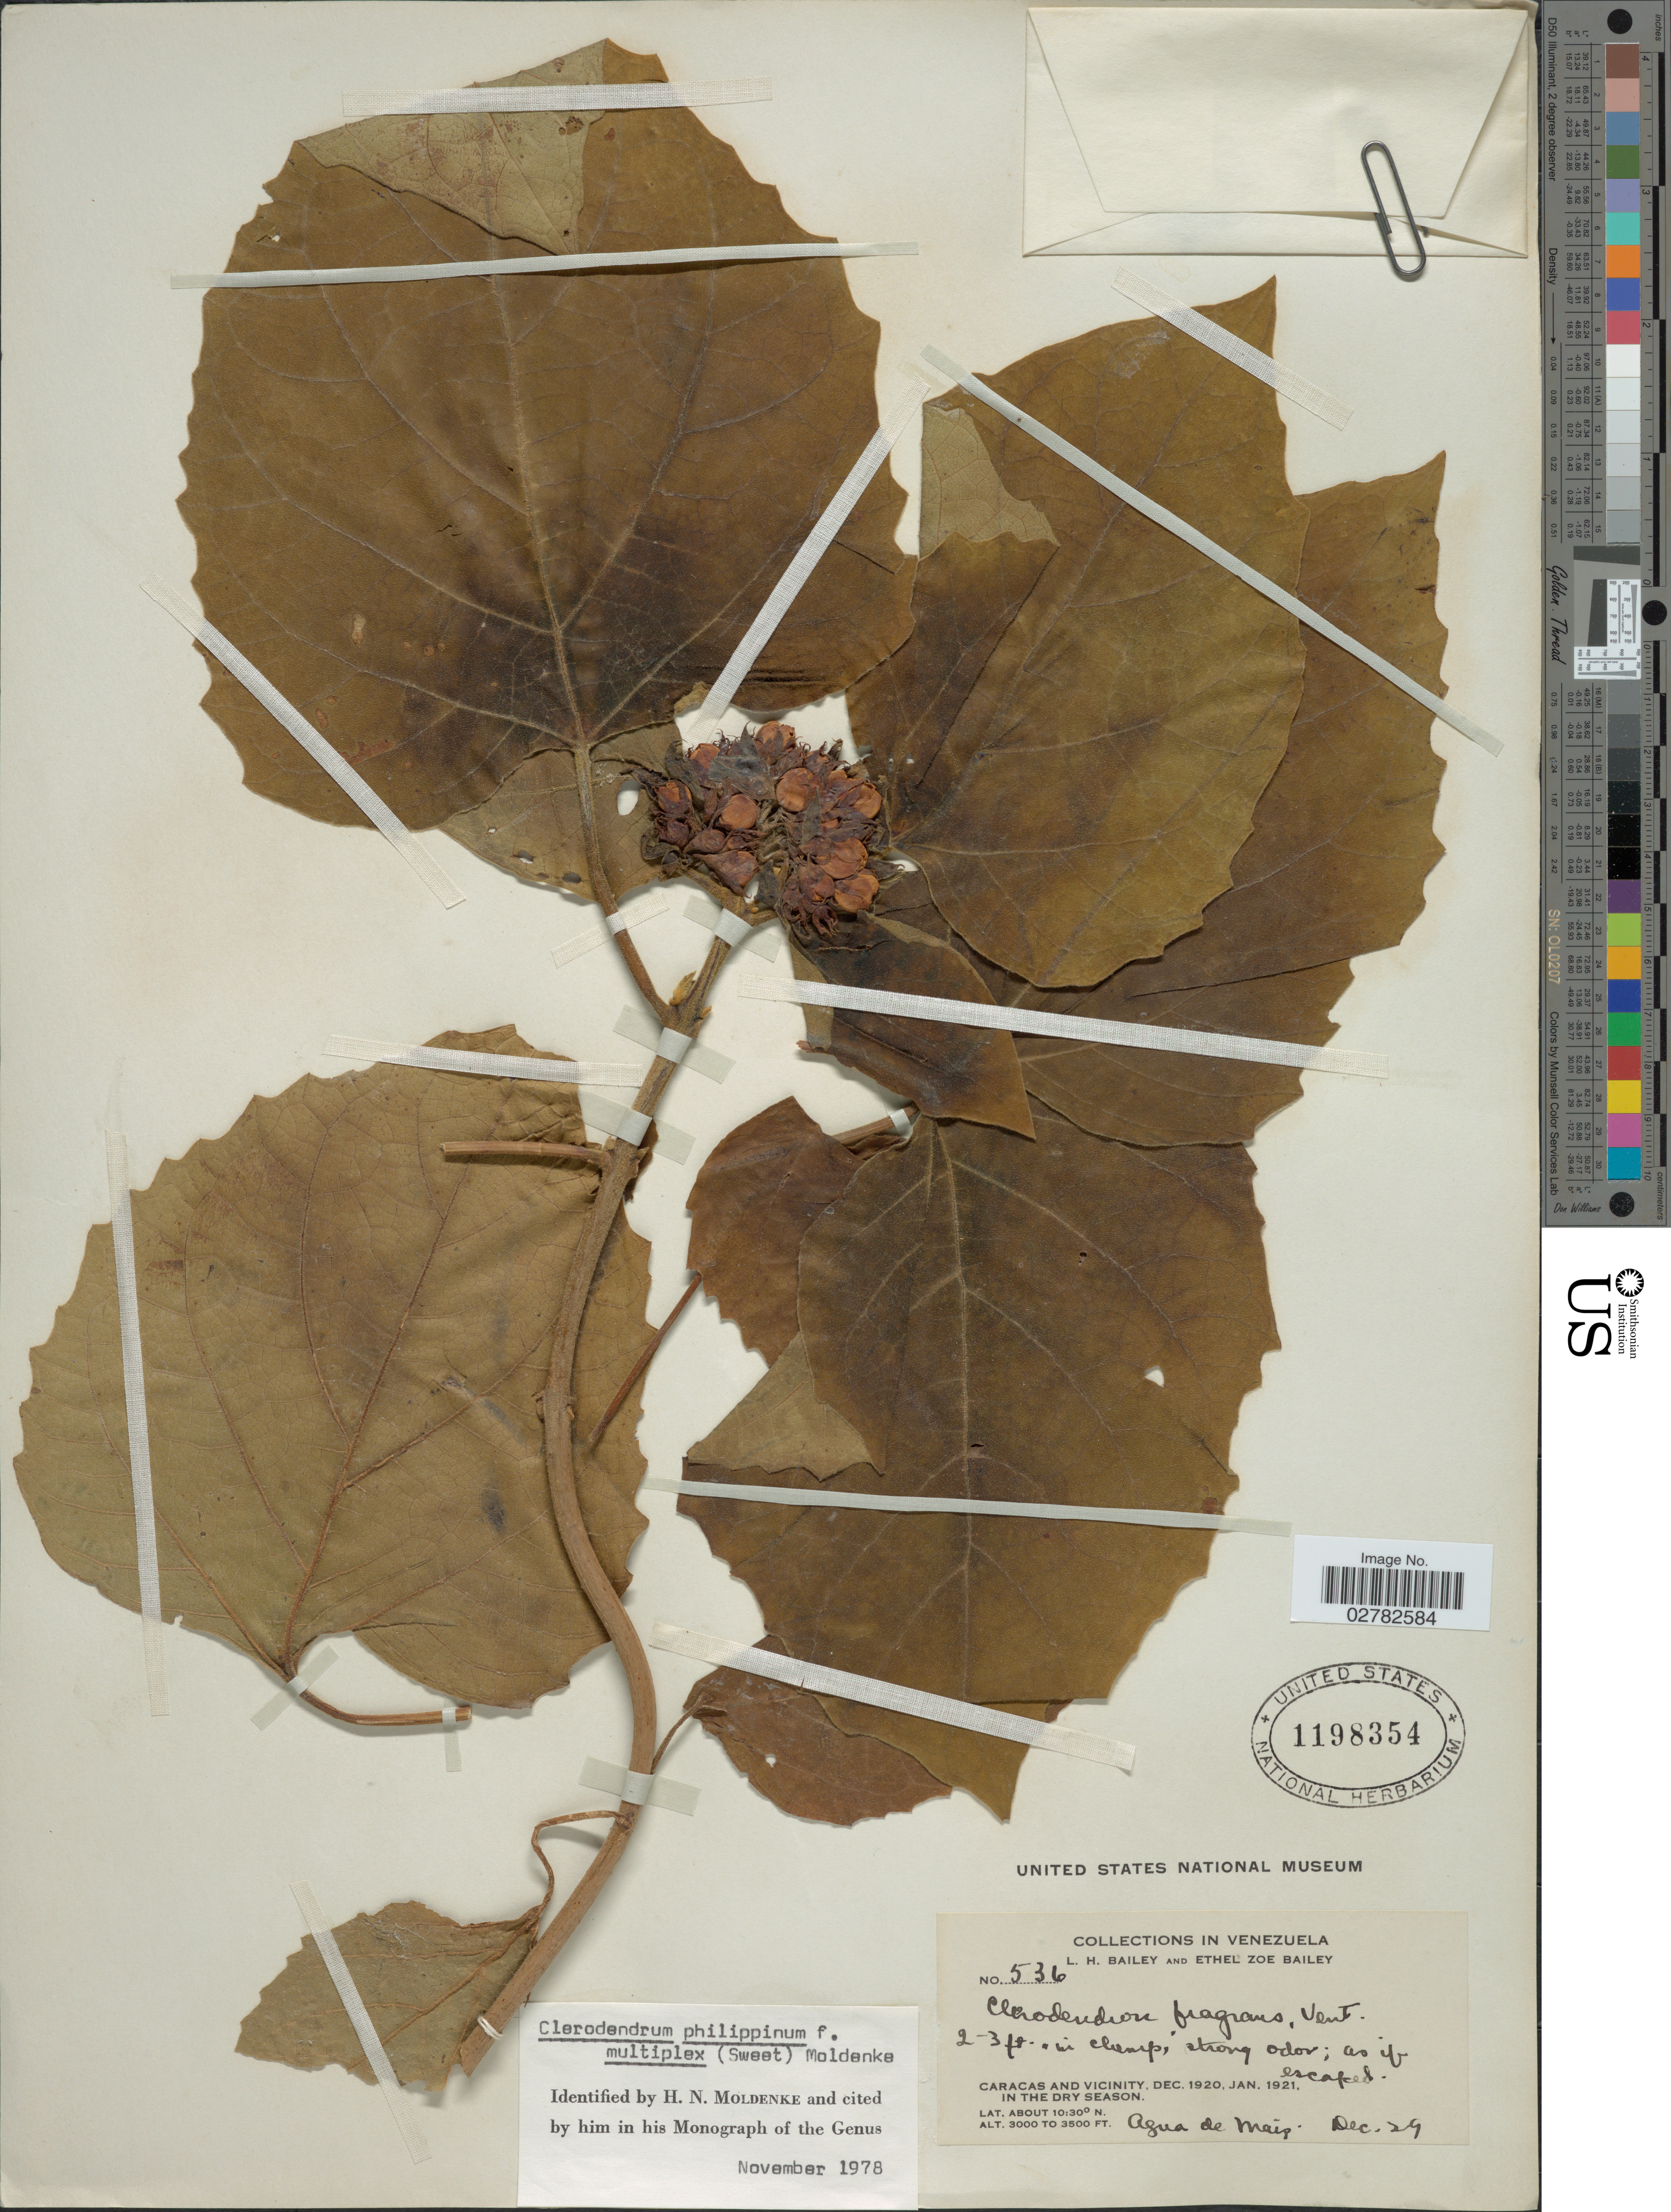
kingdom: Plantae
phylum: Tracheophyta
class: Magnoliopsida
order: Lamiales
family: Lamiaceae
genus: Clerodendrum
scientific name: Clerodendrum philippinum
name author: Schauer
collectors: L. H. Bailey & E. Z. Bailey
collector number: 536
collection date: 1920-12-29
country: Venezuela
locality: Caracas and vicinity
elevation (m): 914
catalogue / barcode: US 1198354